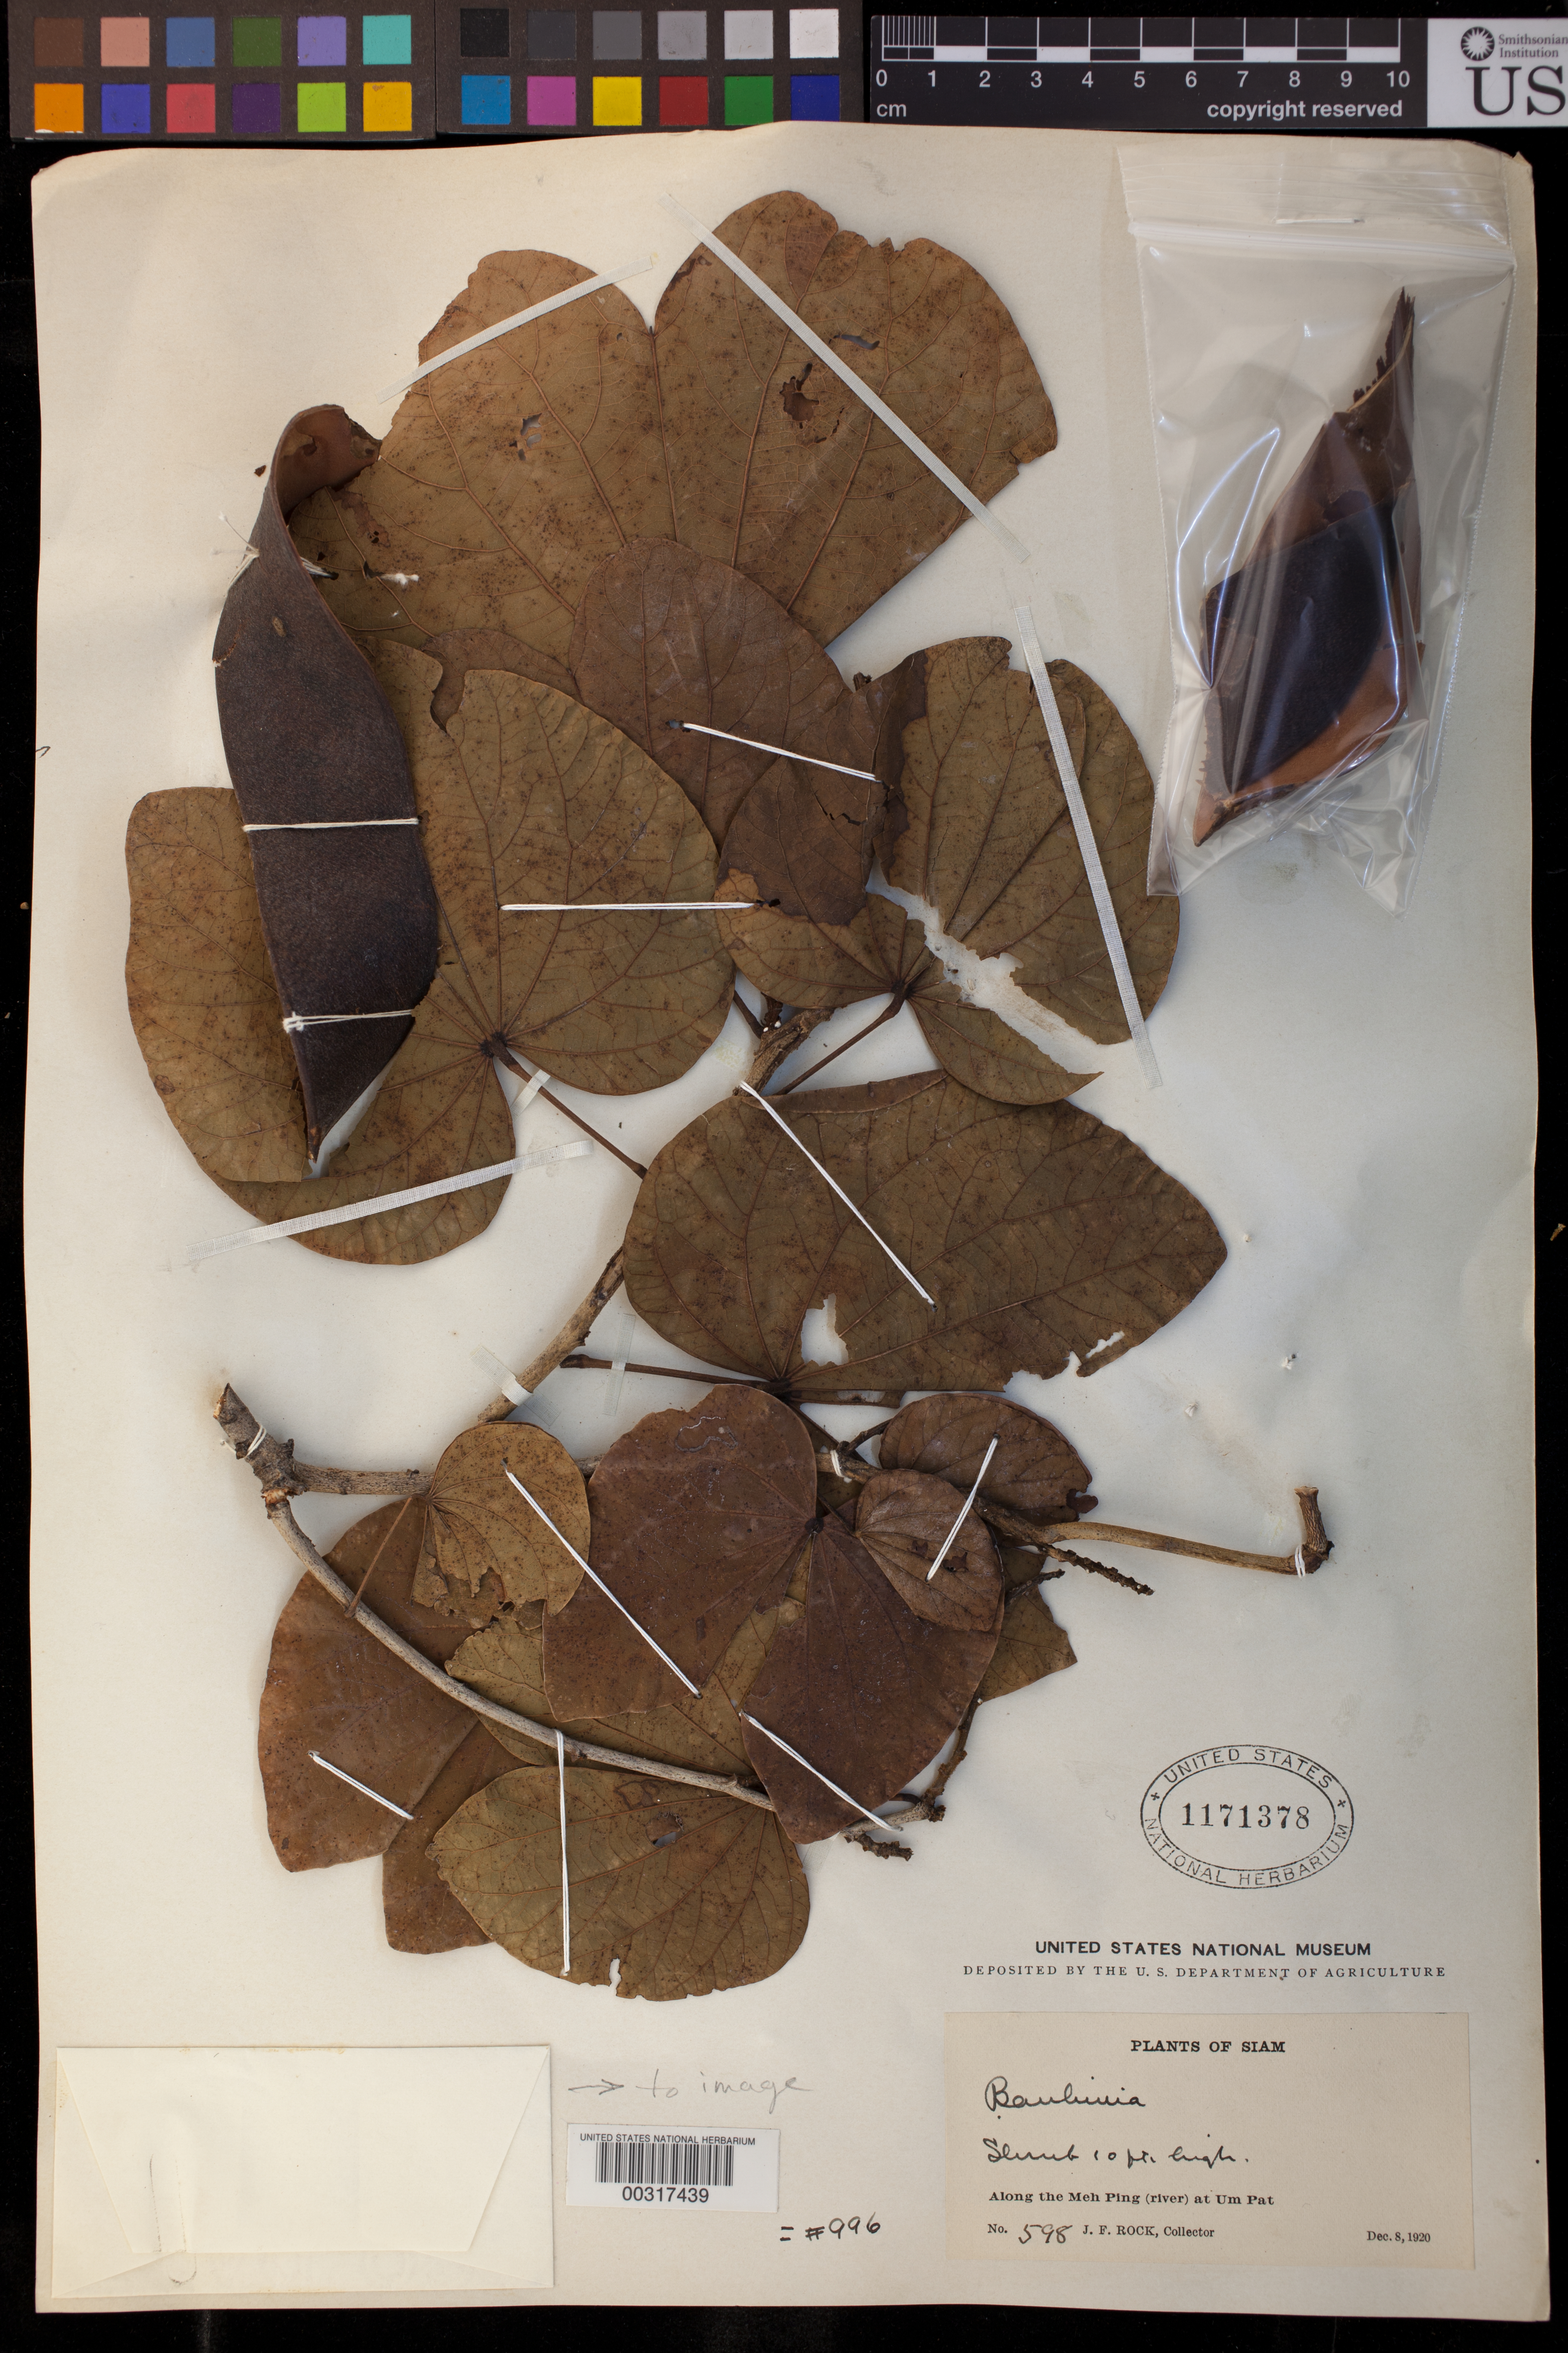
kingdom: Plantae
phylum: Tracheophyta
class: Magnoliopsida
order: Fabales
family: Fabaceae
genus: Phanera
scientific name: Phanera sp.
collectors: J. F. Rock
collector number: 598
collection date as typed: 08 Dec 1920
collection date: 1920-12-08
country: Thailand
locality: Along the meh ping river at um pat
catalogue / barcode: US 1171378